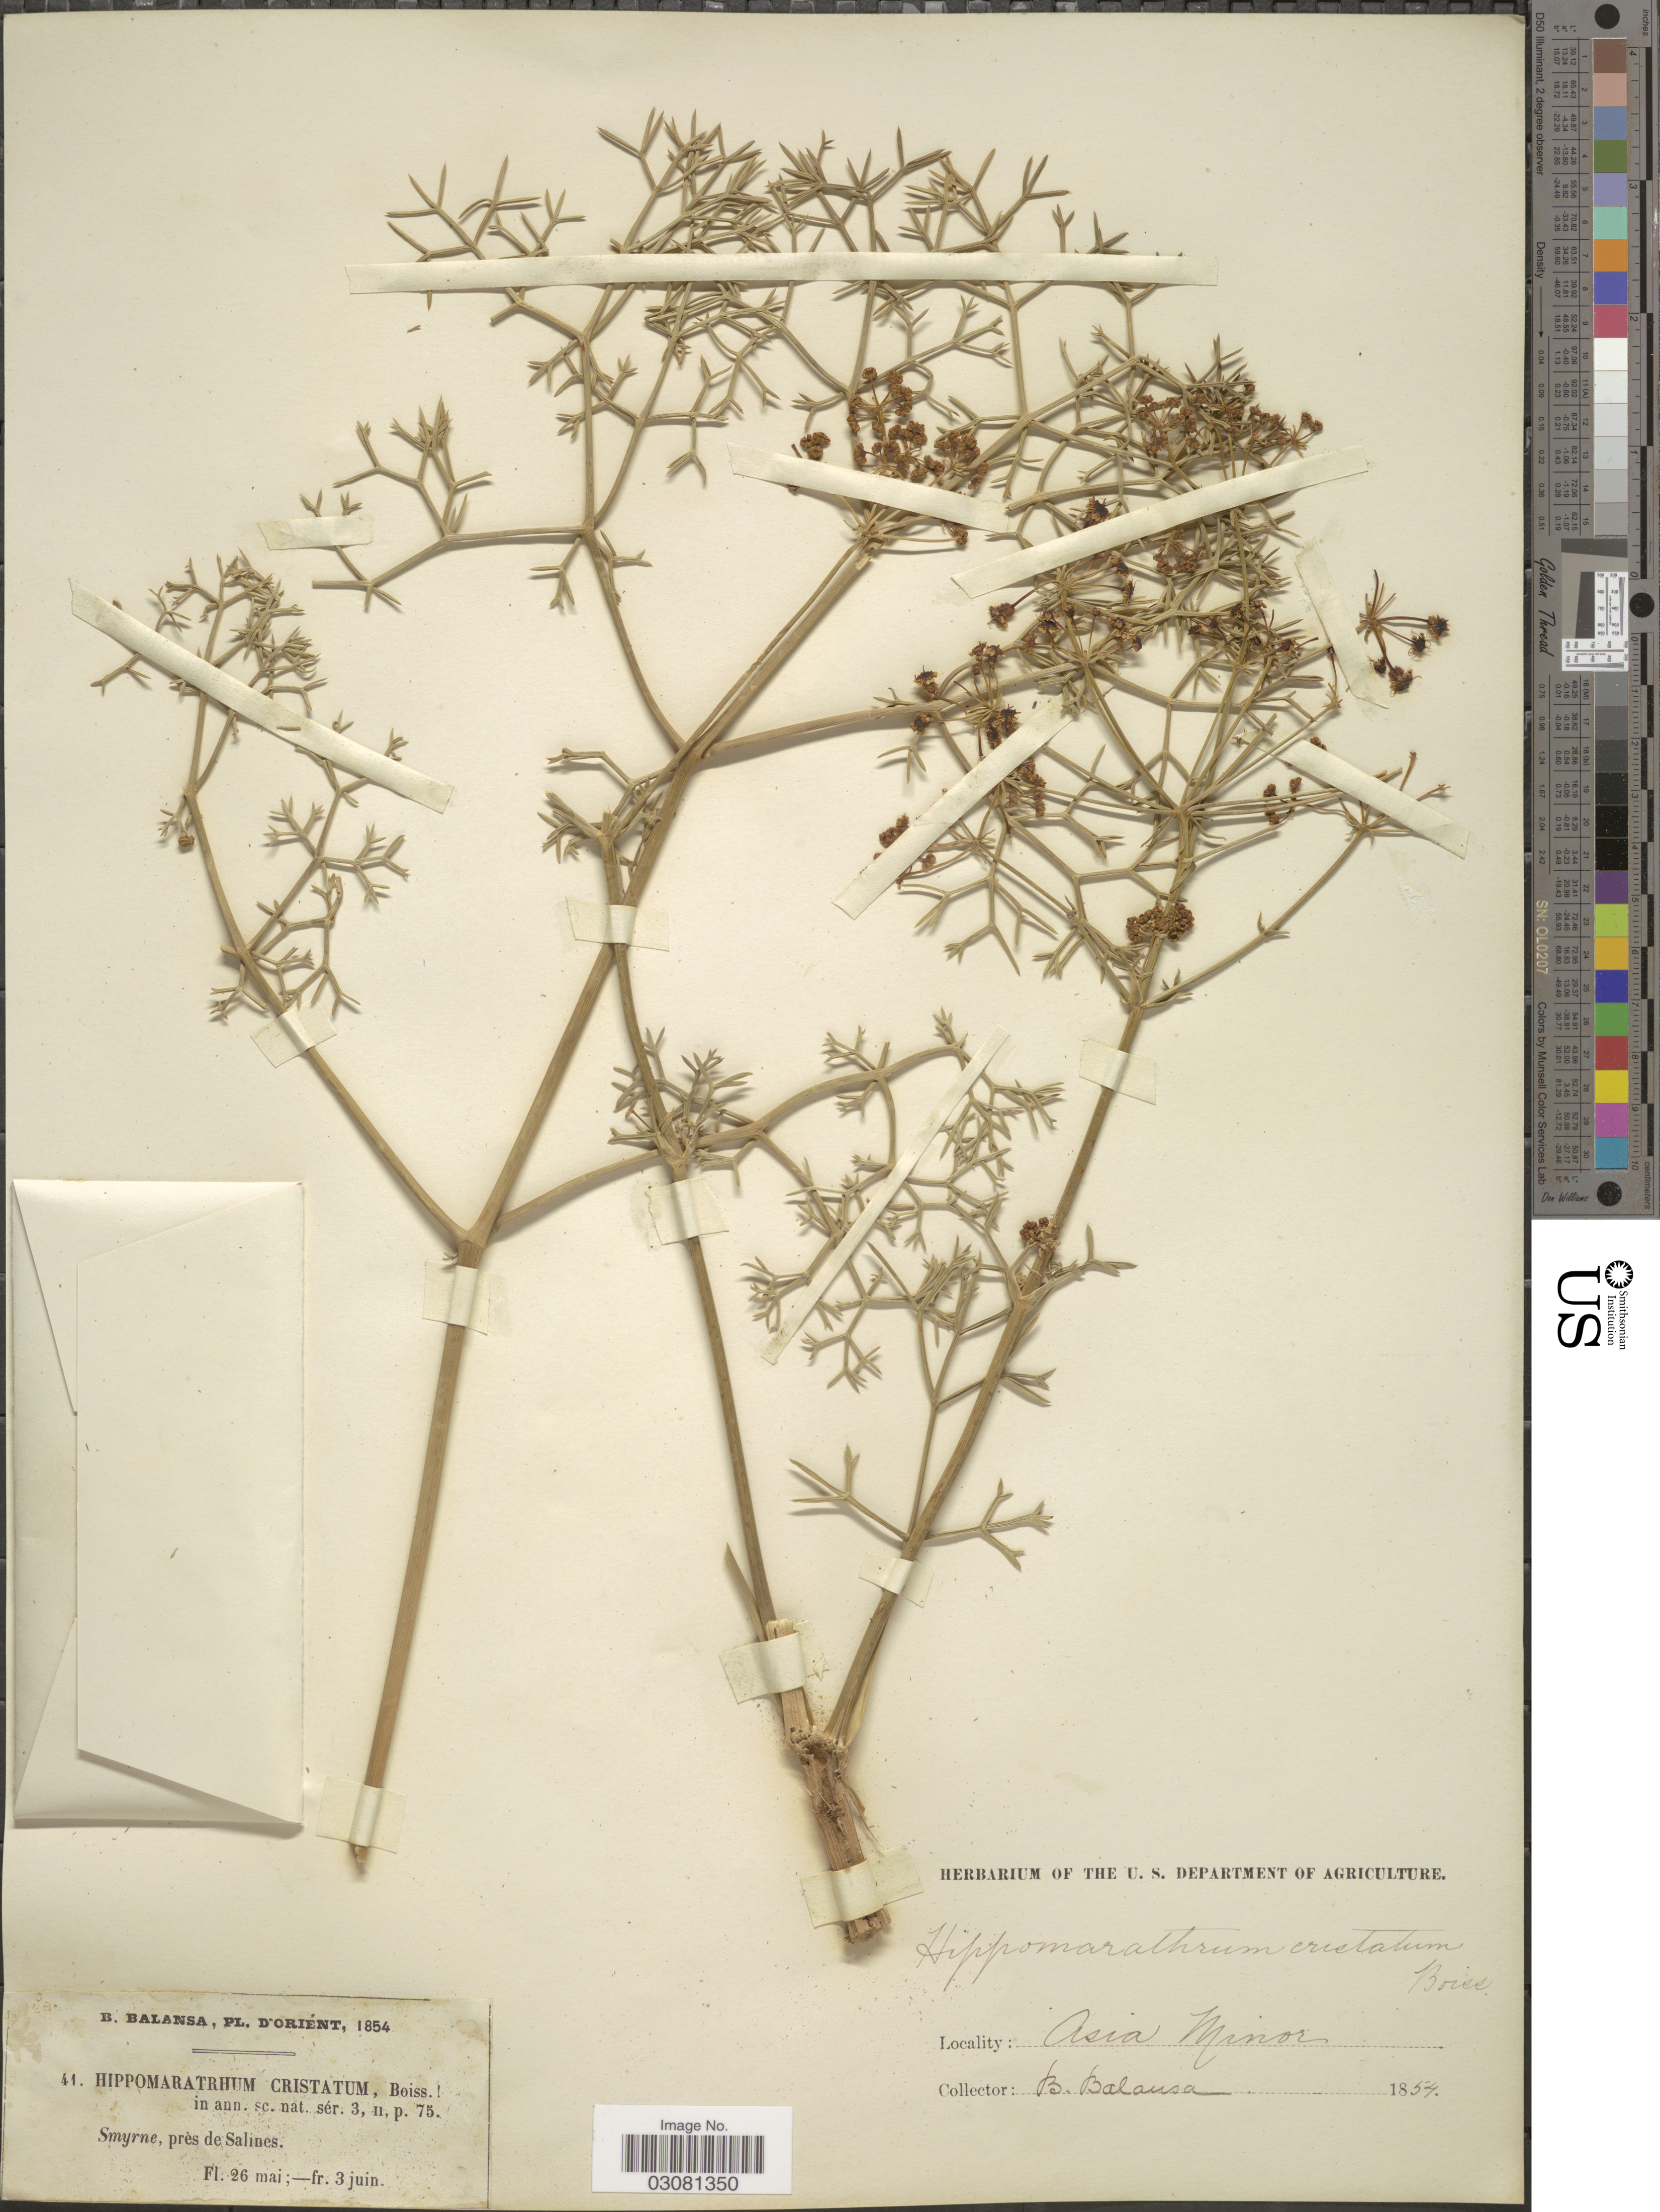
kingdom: Plantae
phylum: Tracheophyta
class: Magnoliopsida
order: Apiales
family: Apiaceae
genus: Hippomarathrum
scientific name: Hippomarathrum cristatum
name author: (DC.) Boiss.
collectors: B. Balansa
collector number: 41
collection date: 1854-05-26/1954-06-03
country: Turkey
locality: D'Orient. Smyrne, près de Salines. Asia Minor.